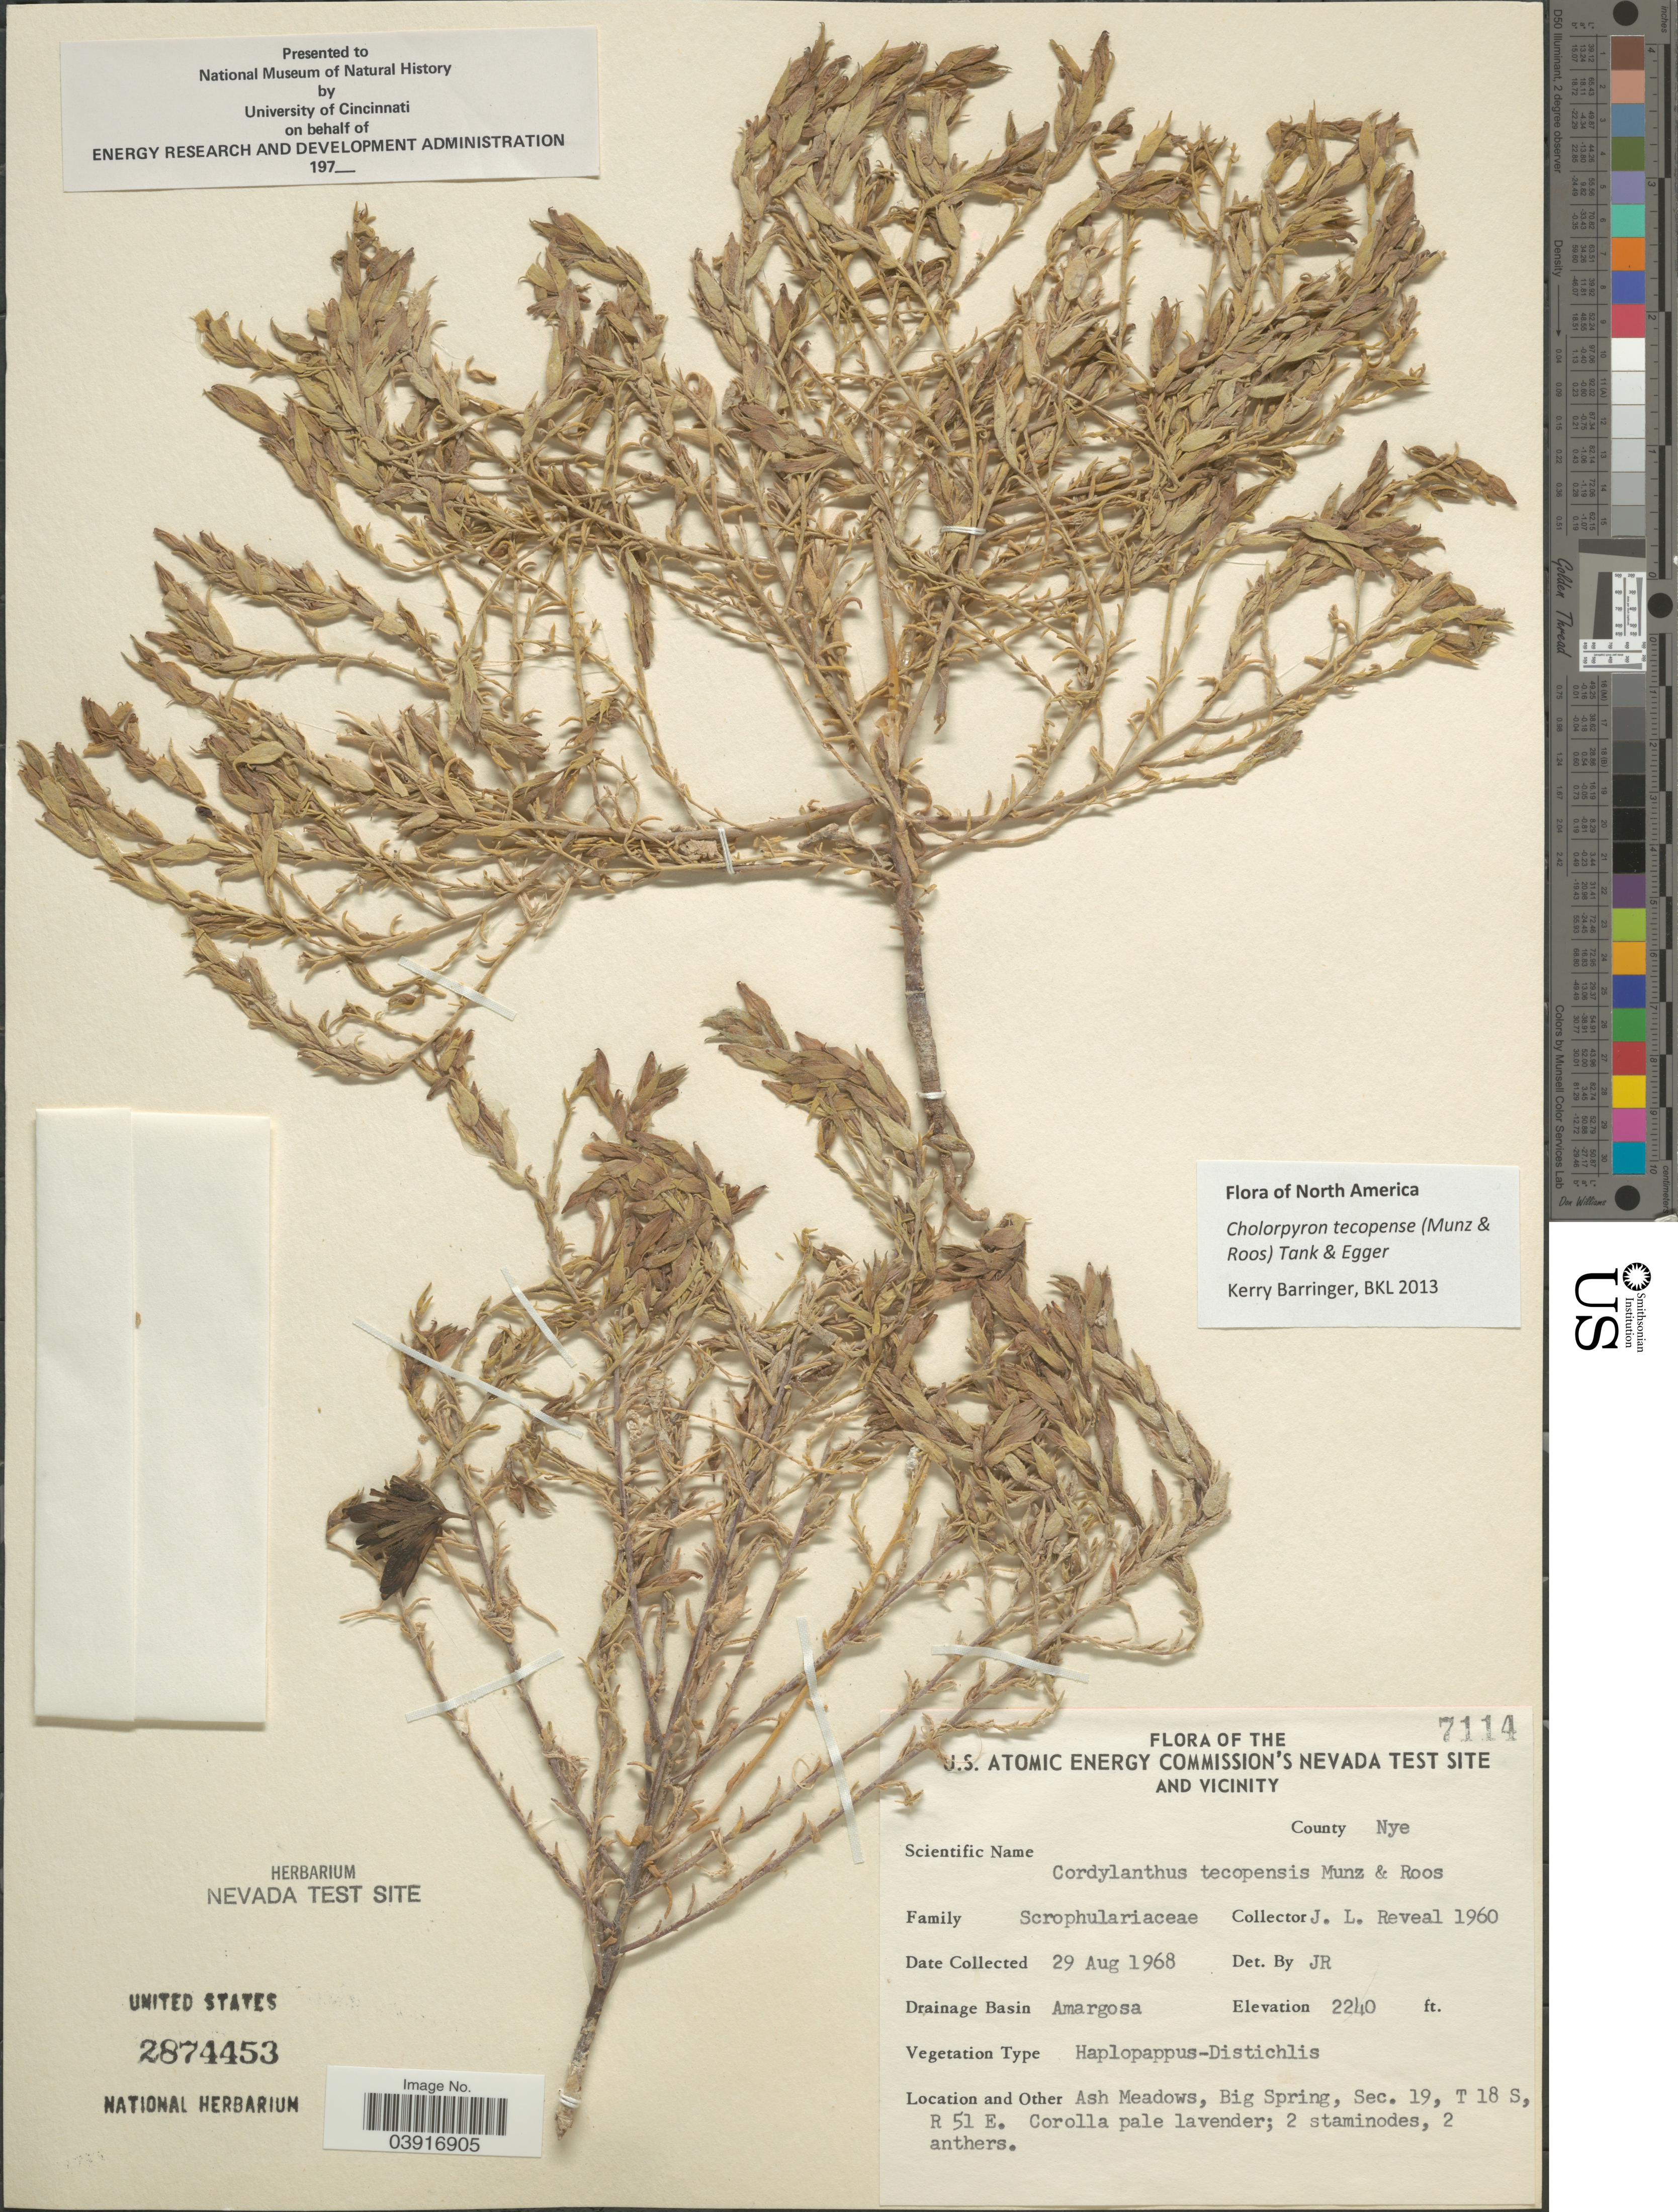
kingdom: Plantae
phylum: Tracheophyta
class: Magnoliopsida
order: Lamiales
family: Orobanchaceae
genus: Chloropyron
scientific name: Chloropyron tecopense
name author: (Munz) J.C. Roos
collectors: J. L. Reveal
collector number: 7114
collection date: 1968-08-29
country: United States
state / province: Nevada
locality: U.S. Atomic Energy Commision's Nevada Test Site and Vicinity. County Nye. Drainage Basin Amargosa. Ash Meadows, Big Springs, Sec. 19, T 18 S, R 51 E.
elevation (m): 683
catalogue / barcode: US 2874453